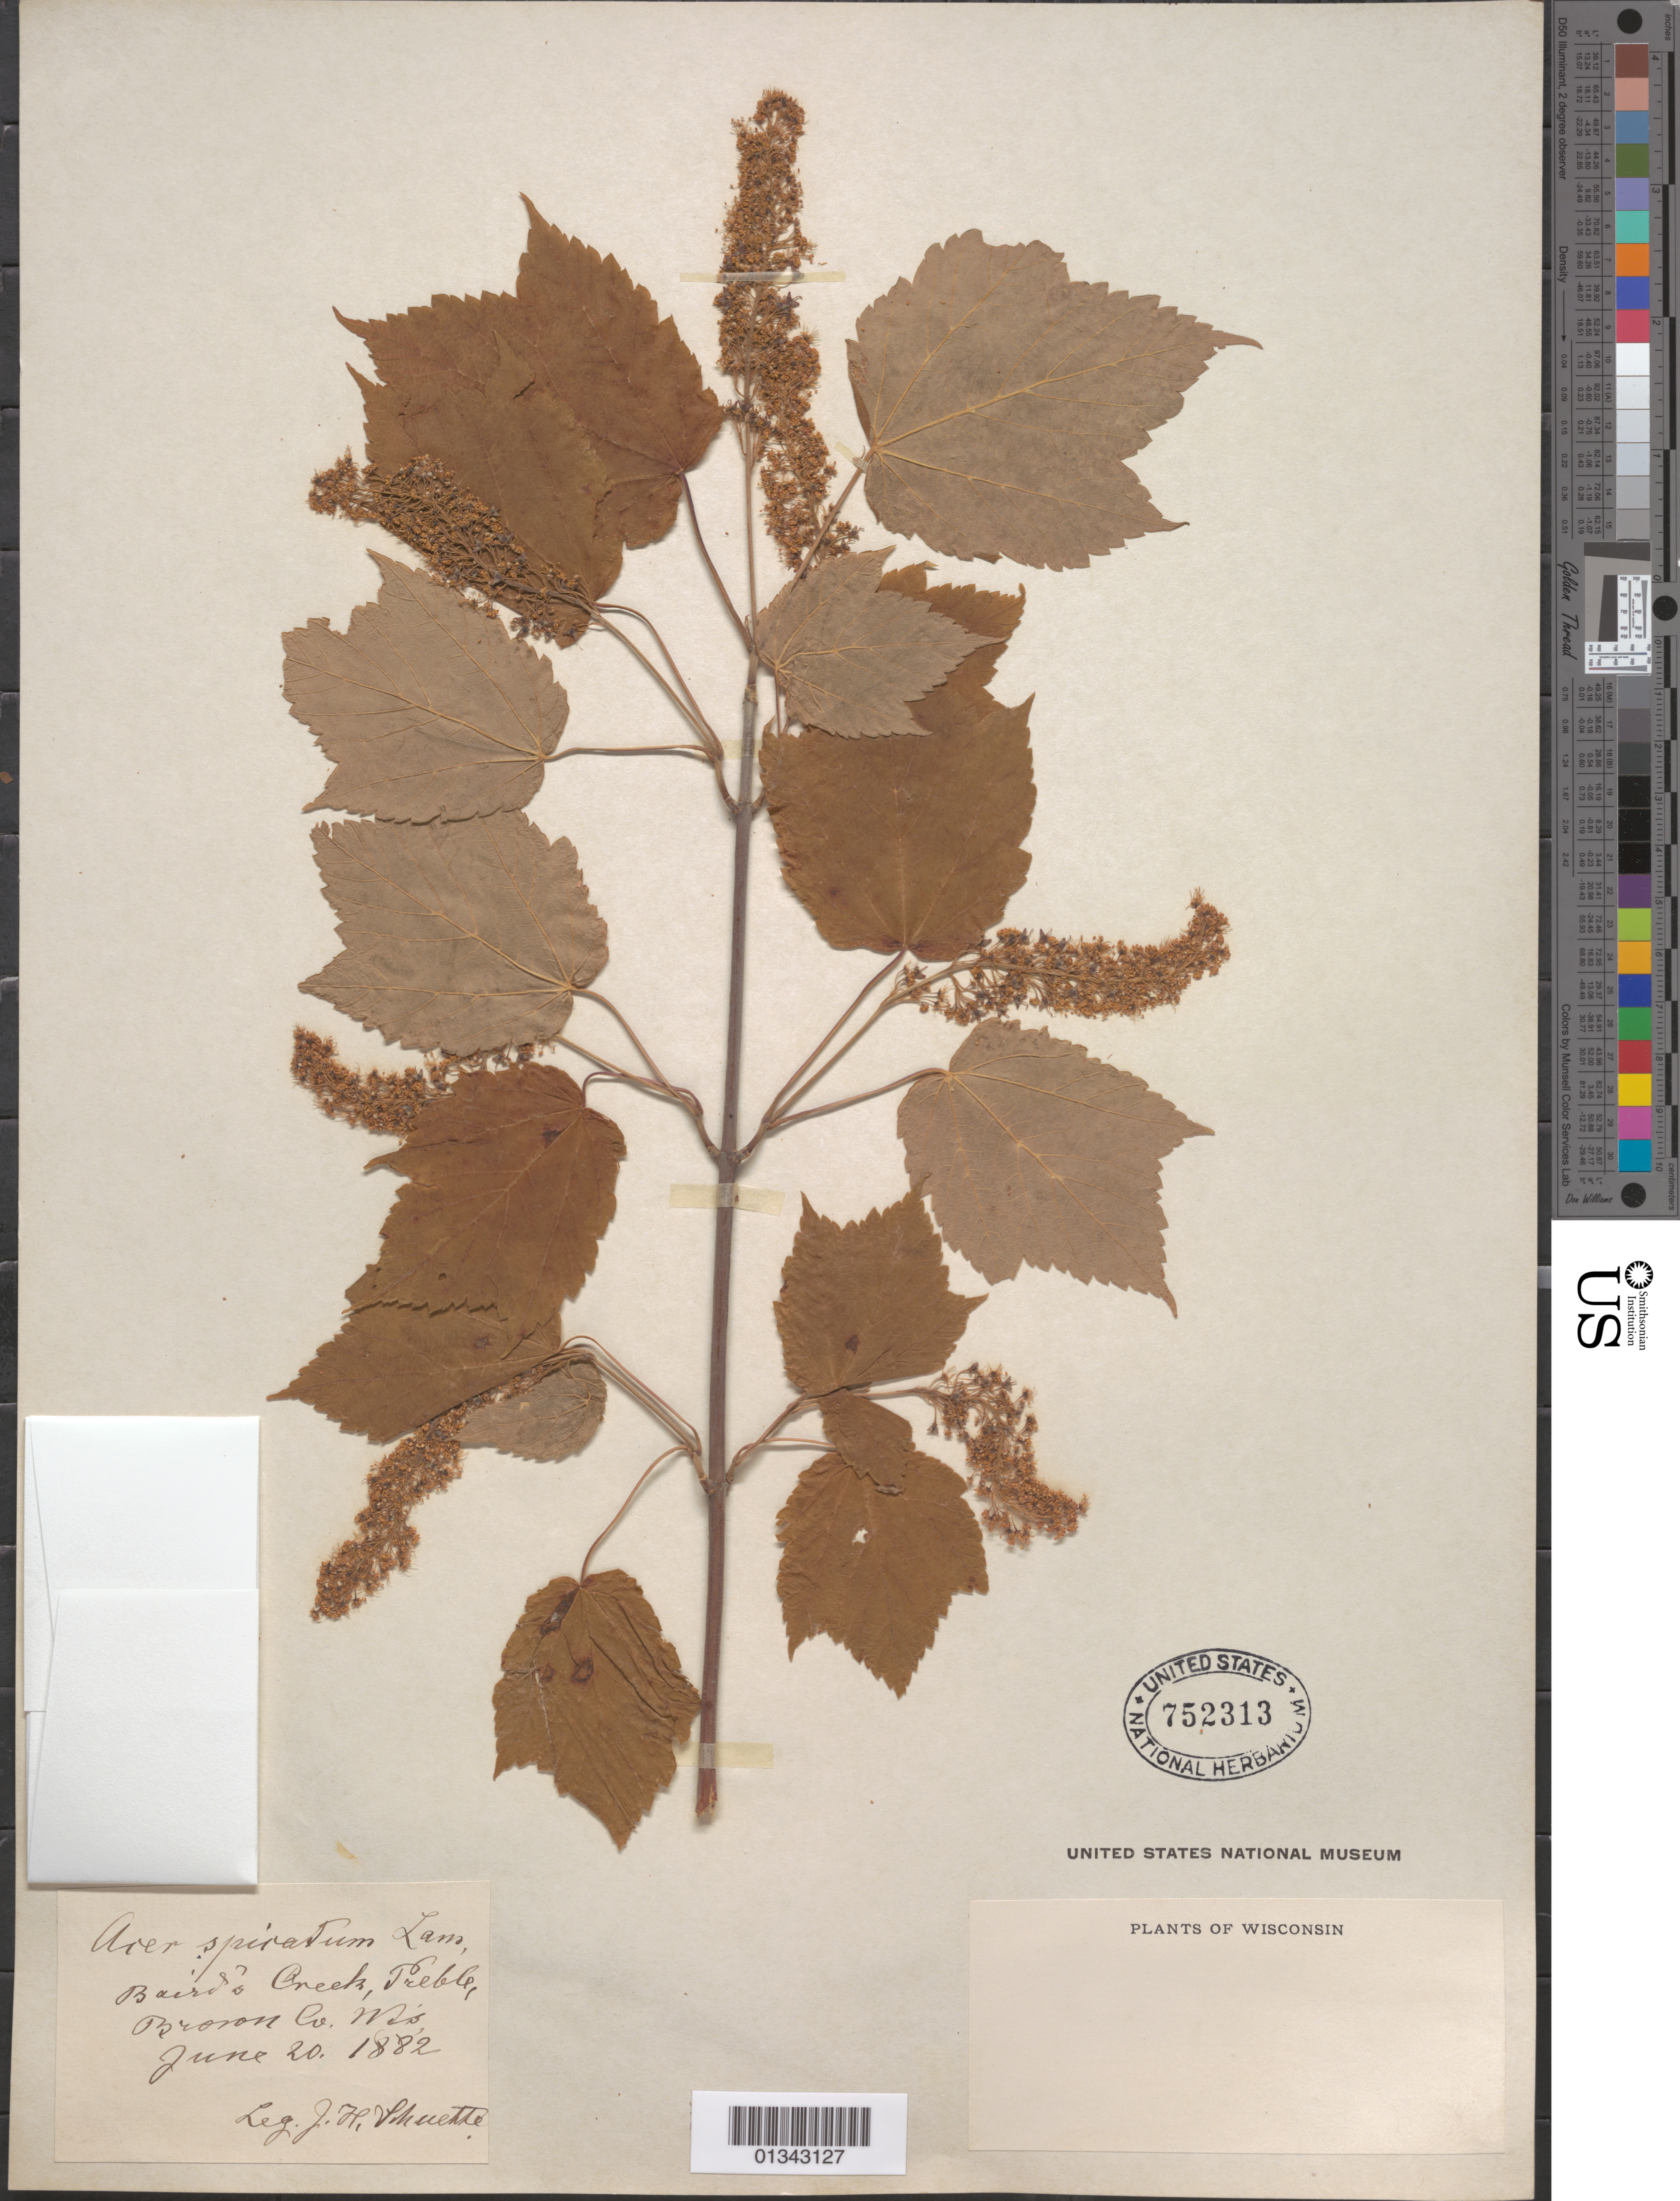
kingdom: Plantae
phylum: Tracheophyta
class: Magnoliopsida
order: Sapindales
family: Sapindaceae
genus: Acer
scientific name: Acer spicatum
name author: Lam.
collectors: J. Schutte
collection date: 1882-06-20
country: United States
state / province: Wisconsin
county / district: Brown County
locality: Brown County, Baird's Creek, Preble [Green Bay]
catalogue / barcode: US 752313